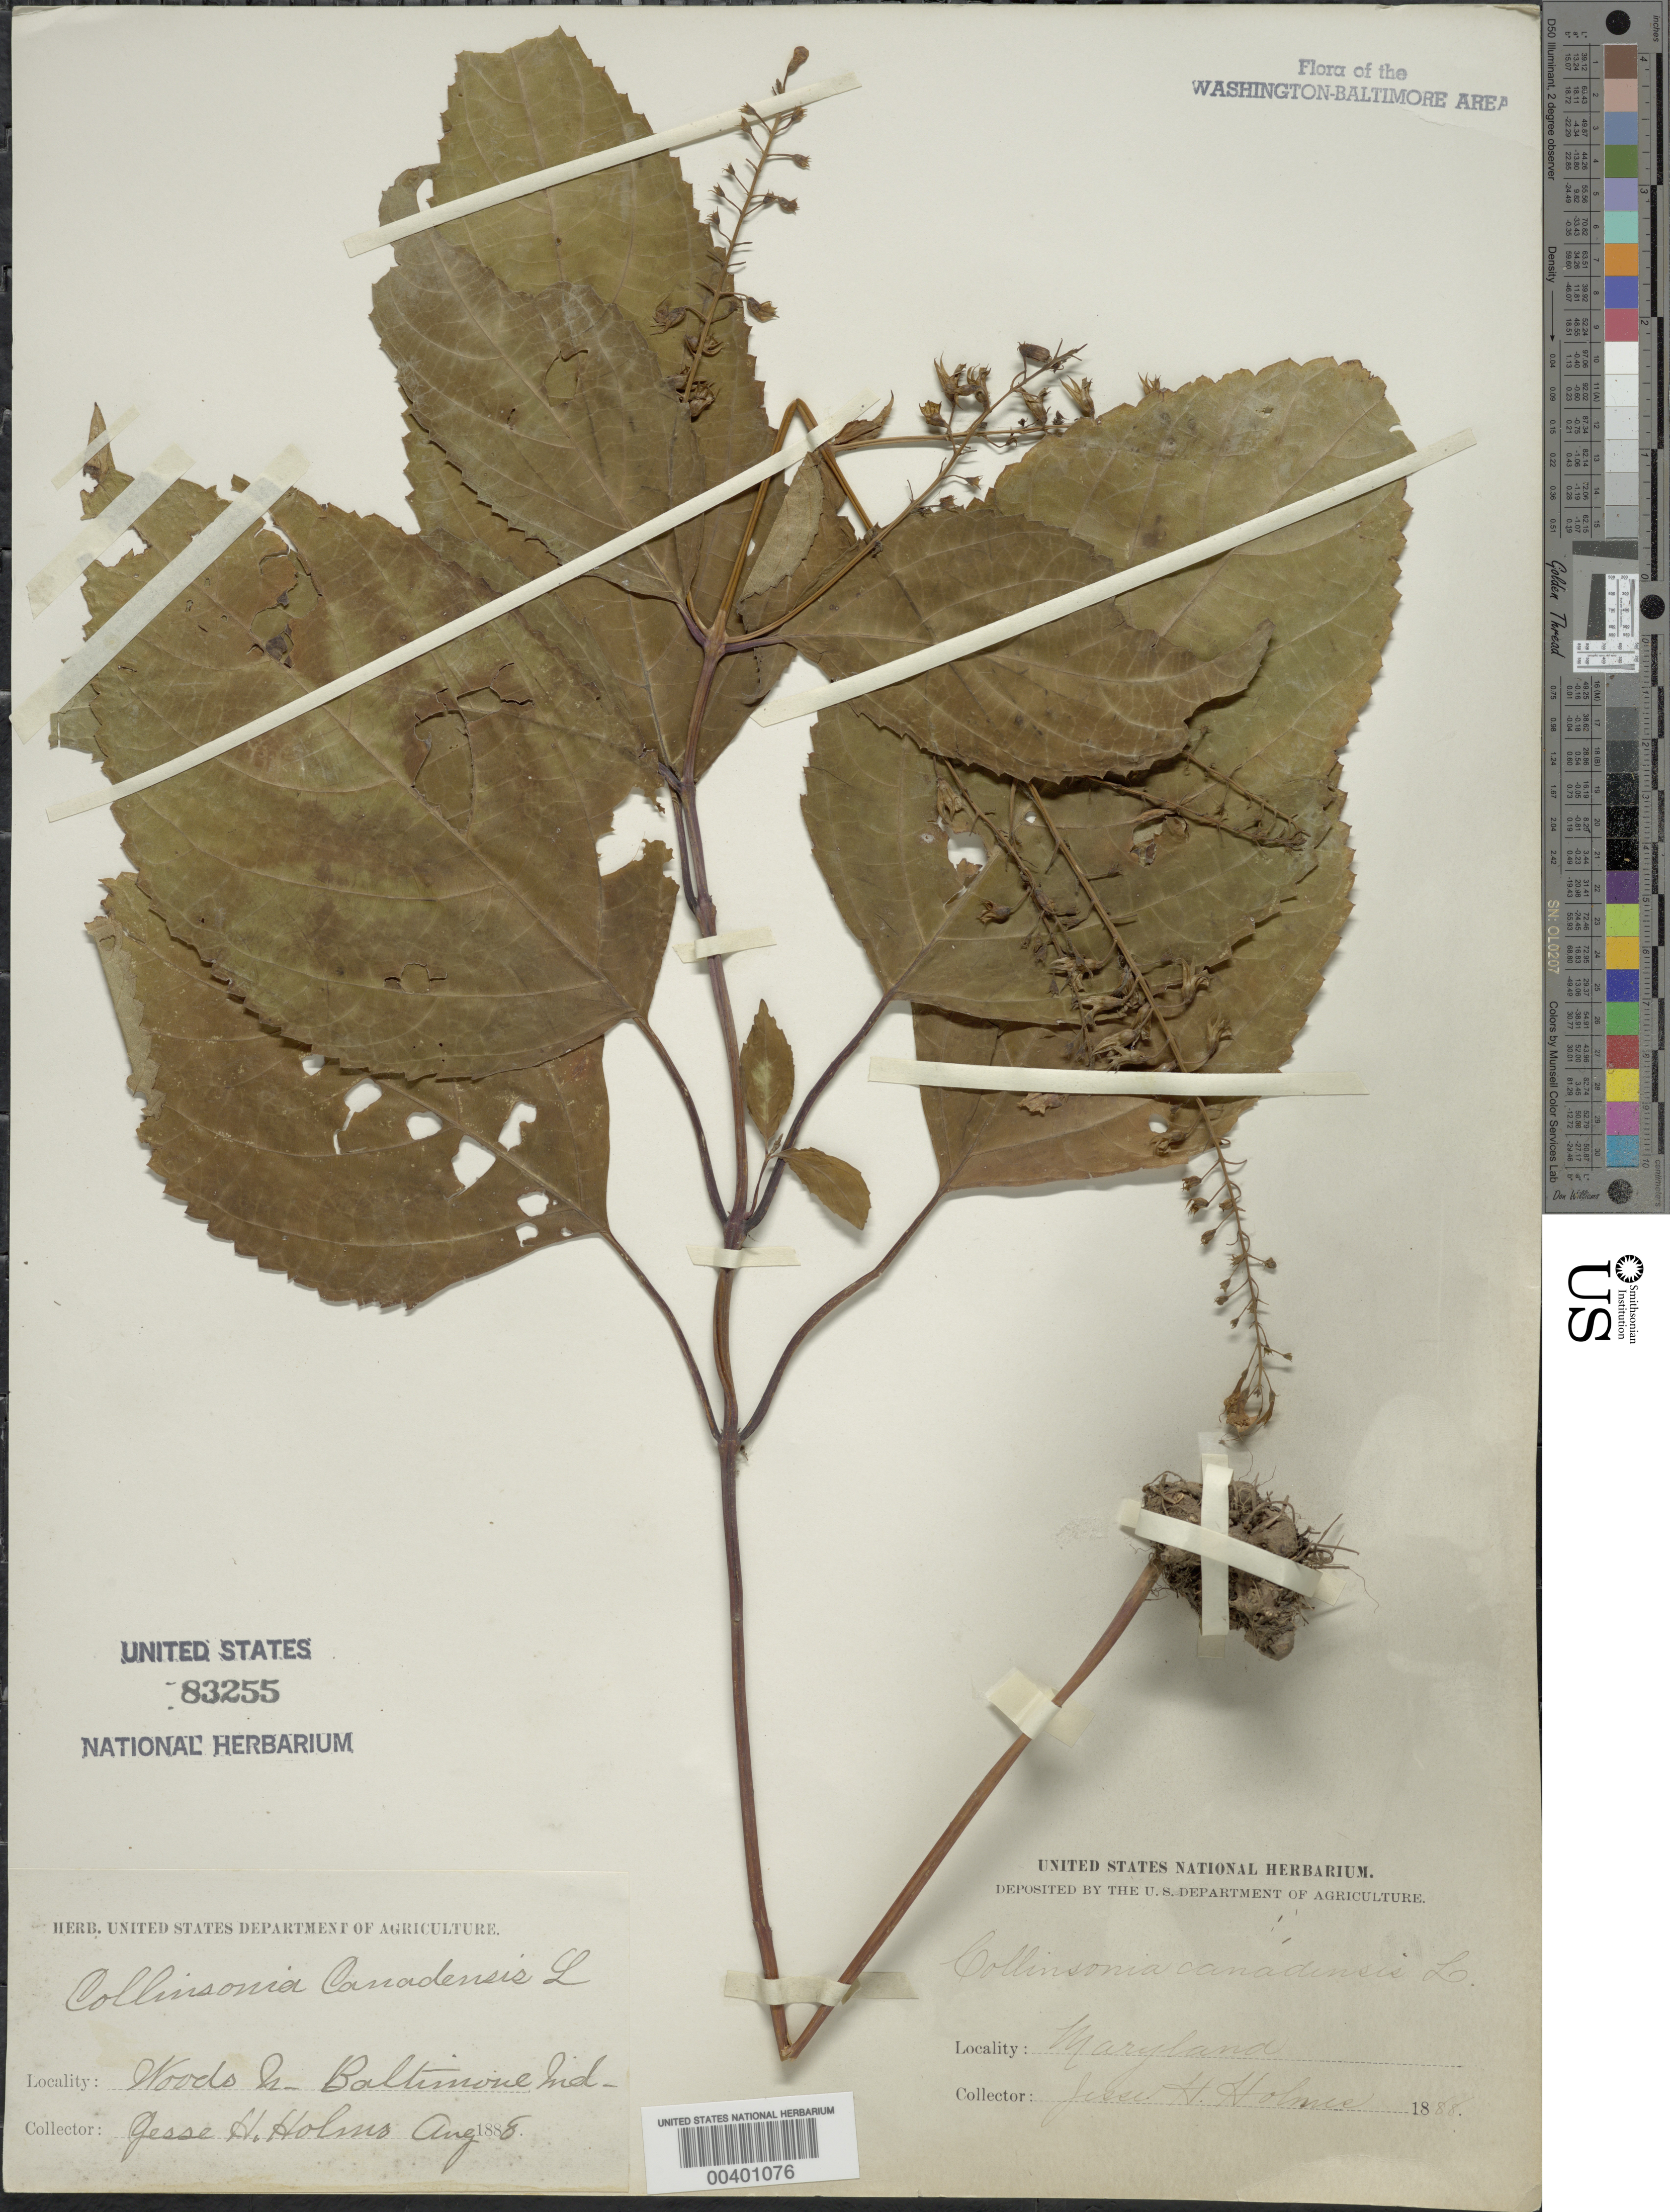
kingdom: Plantae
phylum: Tracheophyta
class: Magnoliopsida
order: Lamiales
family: Lamiaceae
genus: Collinsonia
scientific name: Collinsonia canadensis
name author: L.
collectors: J. Holmes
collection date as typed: Aug 1888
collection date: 1888-08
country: United States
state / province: Maryland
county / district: City of Baltimore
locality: Baltimore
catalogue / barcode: US 83255